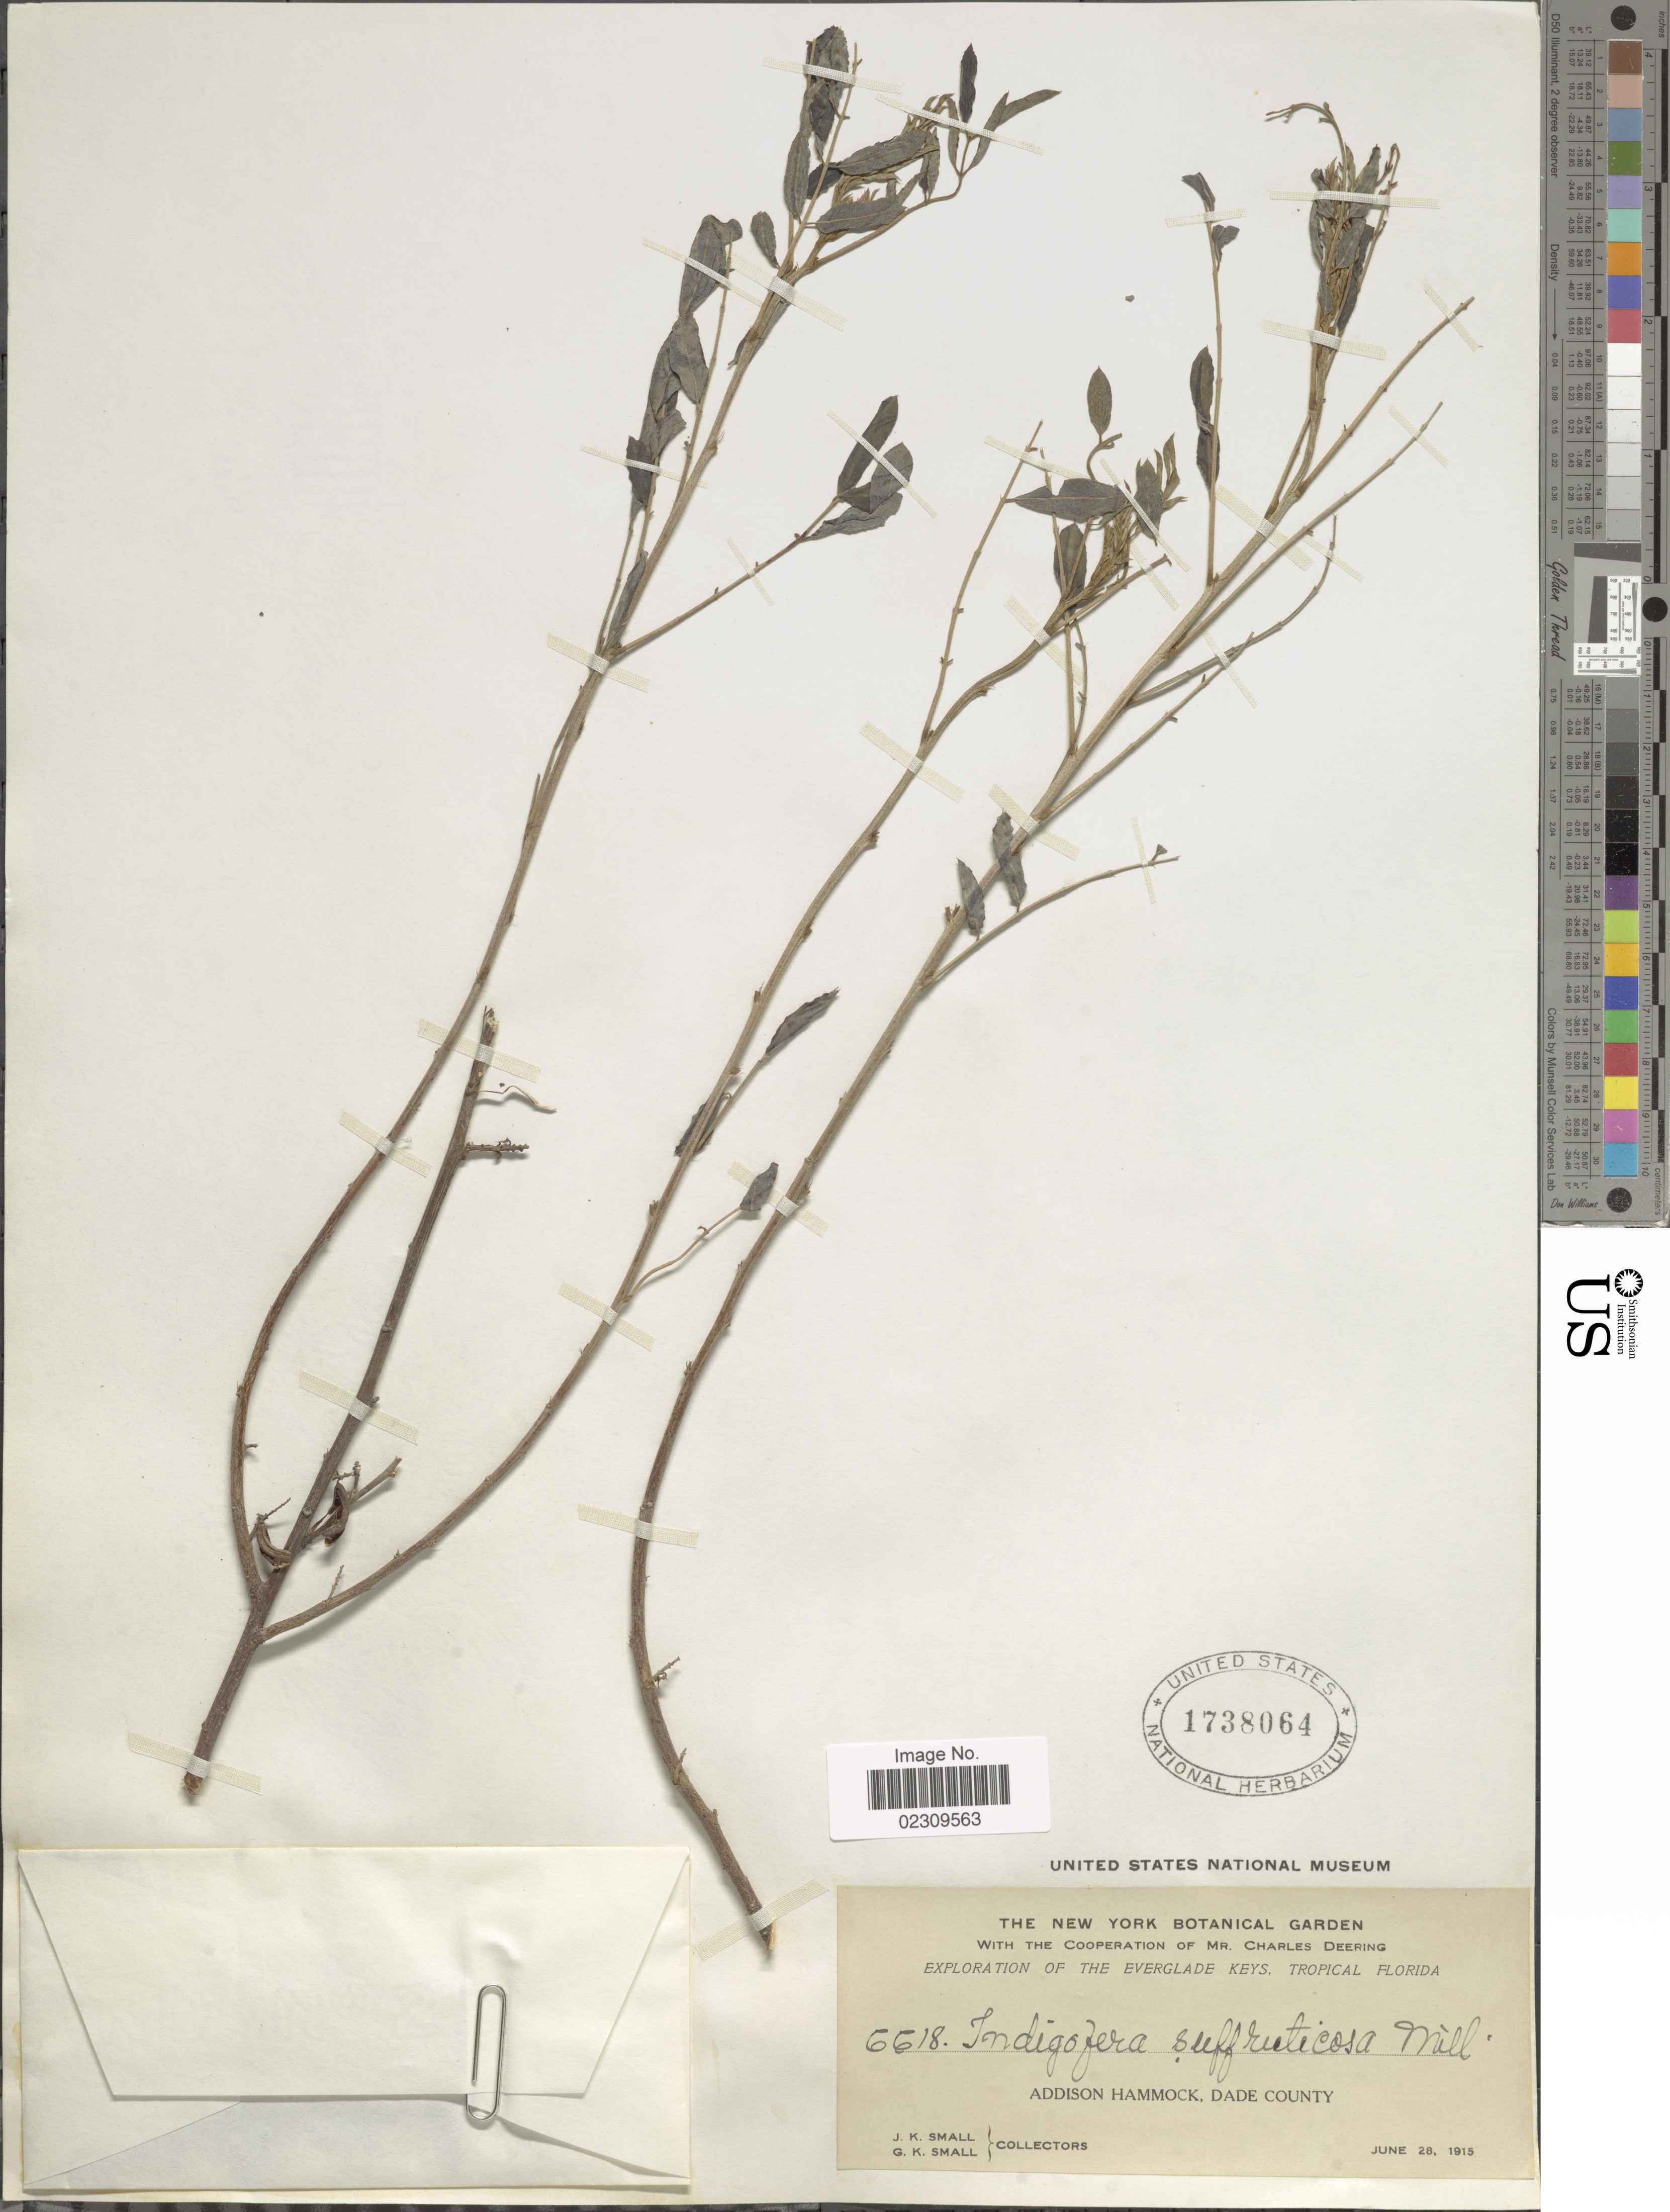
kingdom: Plantae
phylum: Tracheophyta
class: Magnoliopsida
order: Fabales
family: Fabaceae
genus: Indigofera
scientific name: Indigofera suffruticosa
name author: Mill.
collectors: J. K. Small & G. K. Small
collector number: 6618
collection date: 1915-06-28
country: United States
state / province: Florida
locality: Everglade Keys, Tropical Florida. Addison Hammock, Dade County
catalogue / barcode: US 1738064